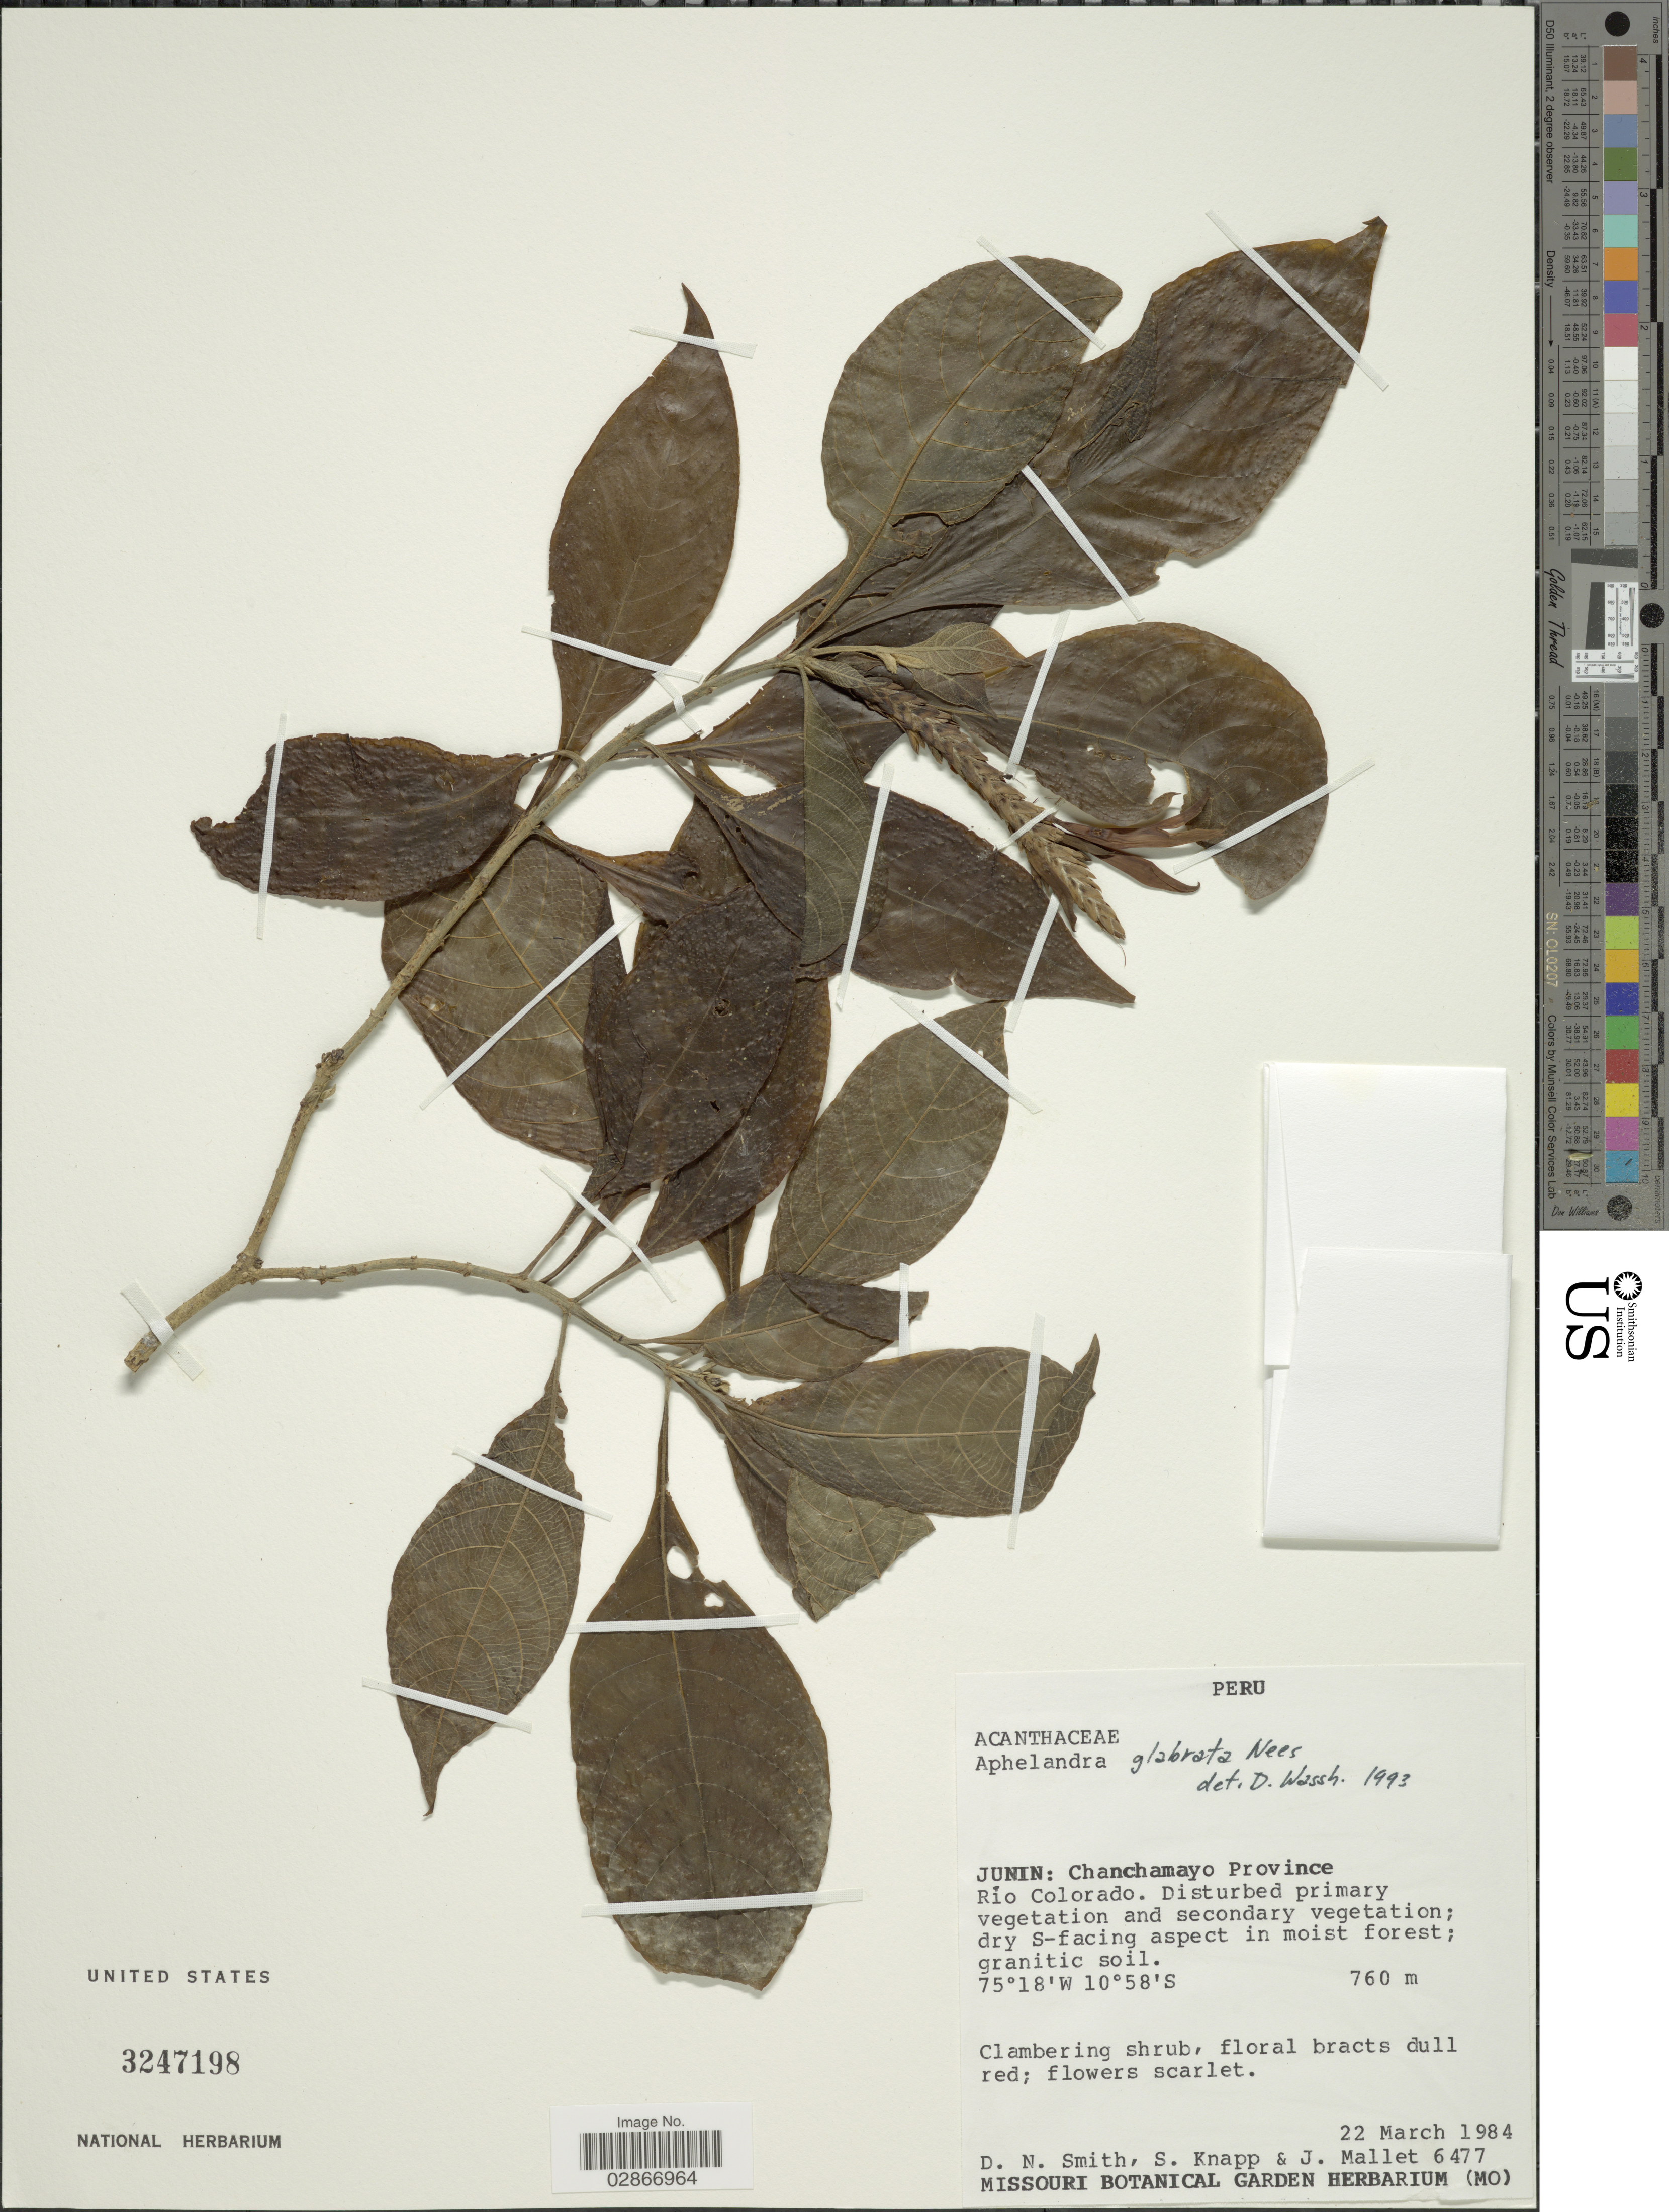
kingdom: Plantae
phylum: Tracheophyta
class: Magnoliopsida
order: Lamiales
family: Acanthaceae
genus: Aphelandra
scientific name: Aphelandra glabrata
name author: Willd. ex Nees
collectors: D. Smith, S. Knapp & J. Mallet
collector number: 6477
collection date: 1984-03-22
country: Peru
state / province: Junín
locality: Chanchamayo Province. Río Colorado.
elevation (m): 760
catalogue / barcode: US 3247198